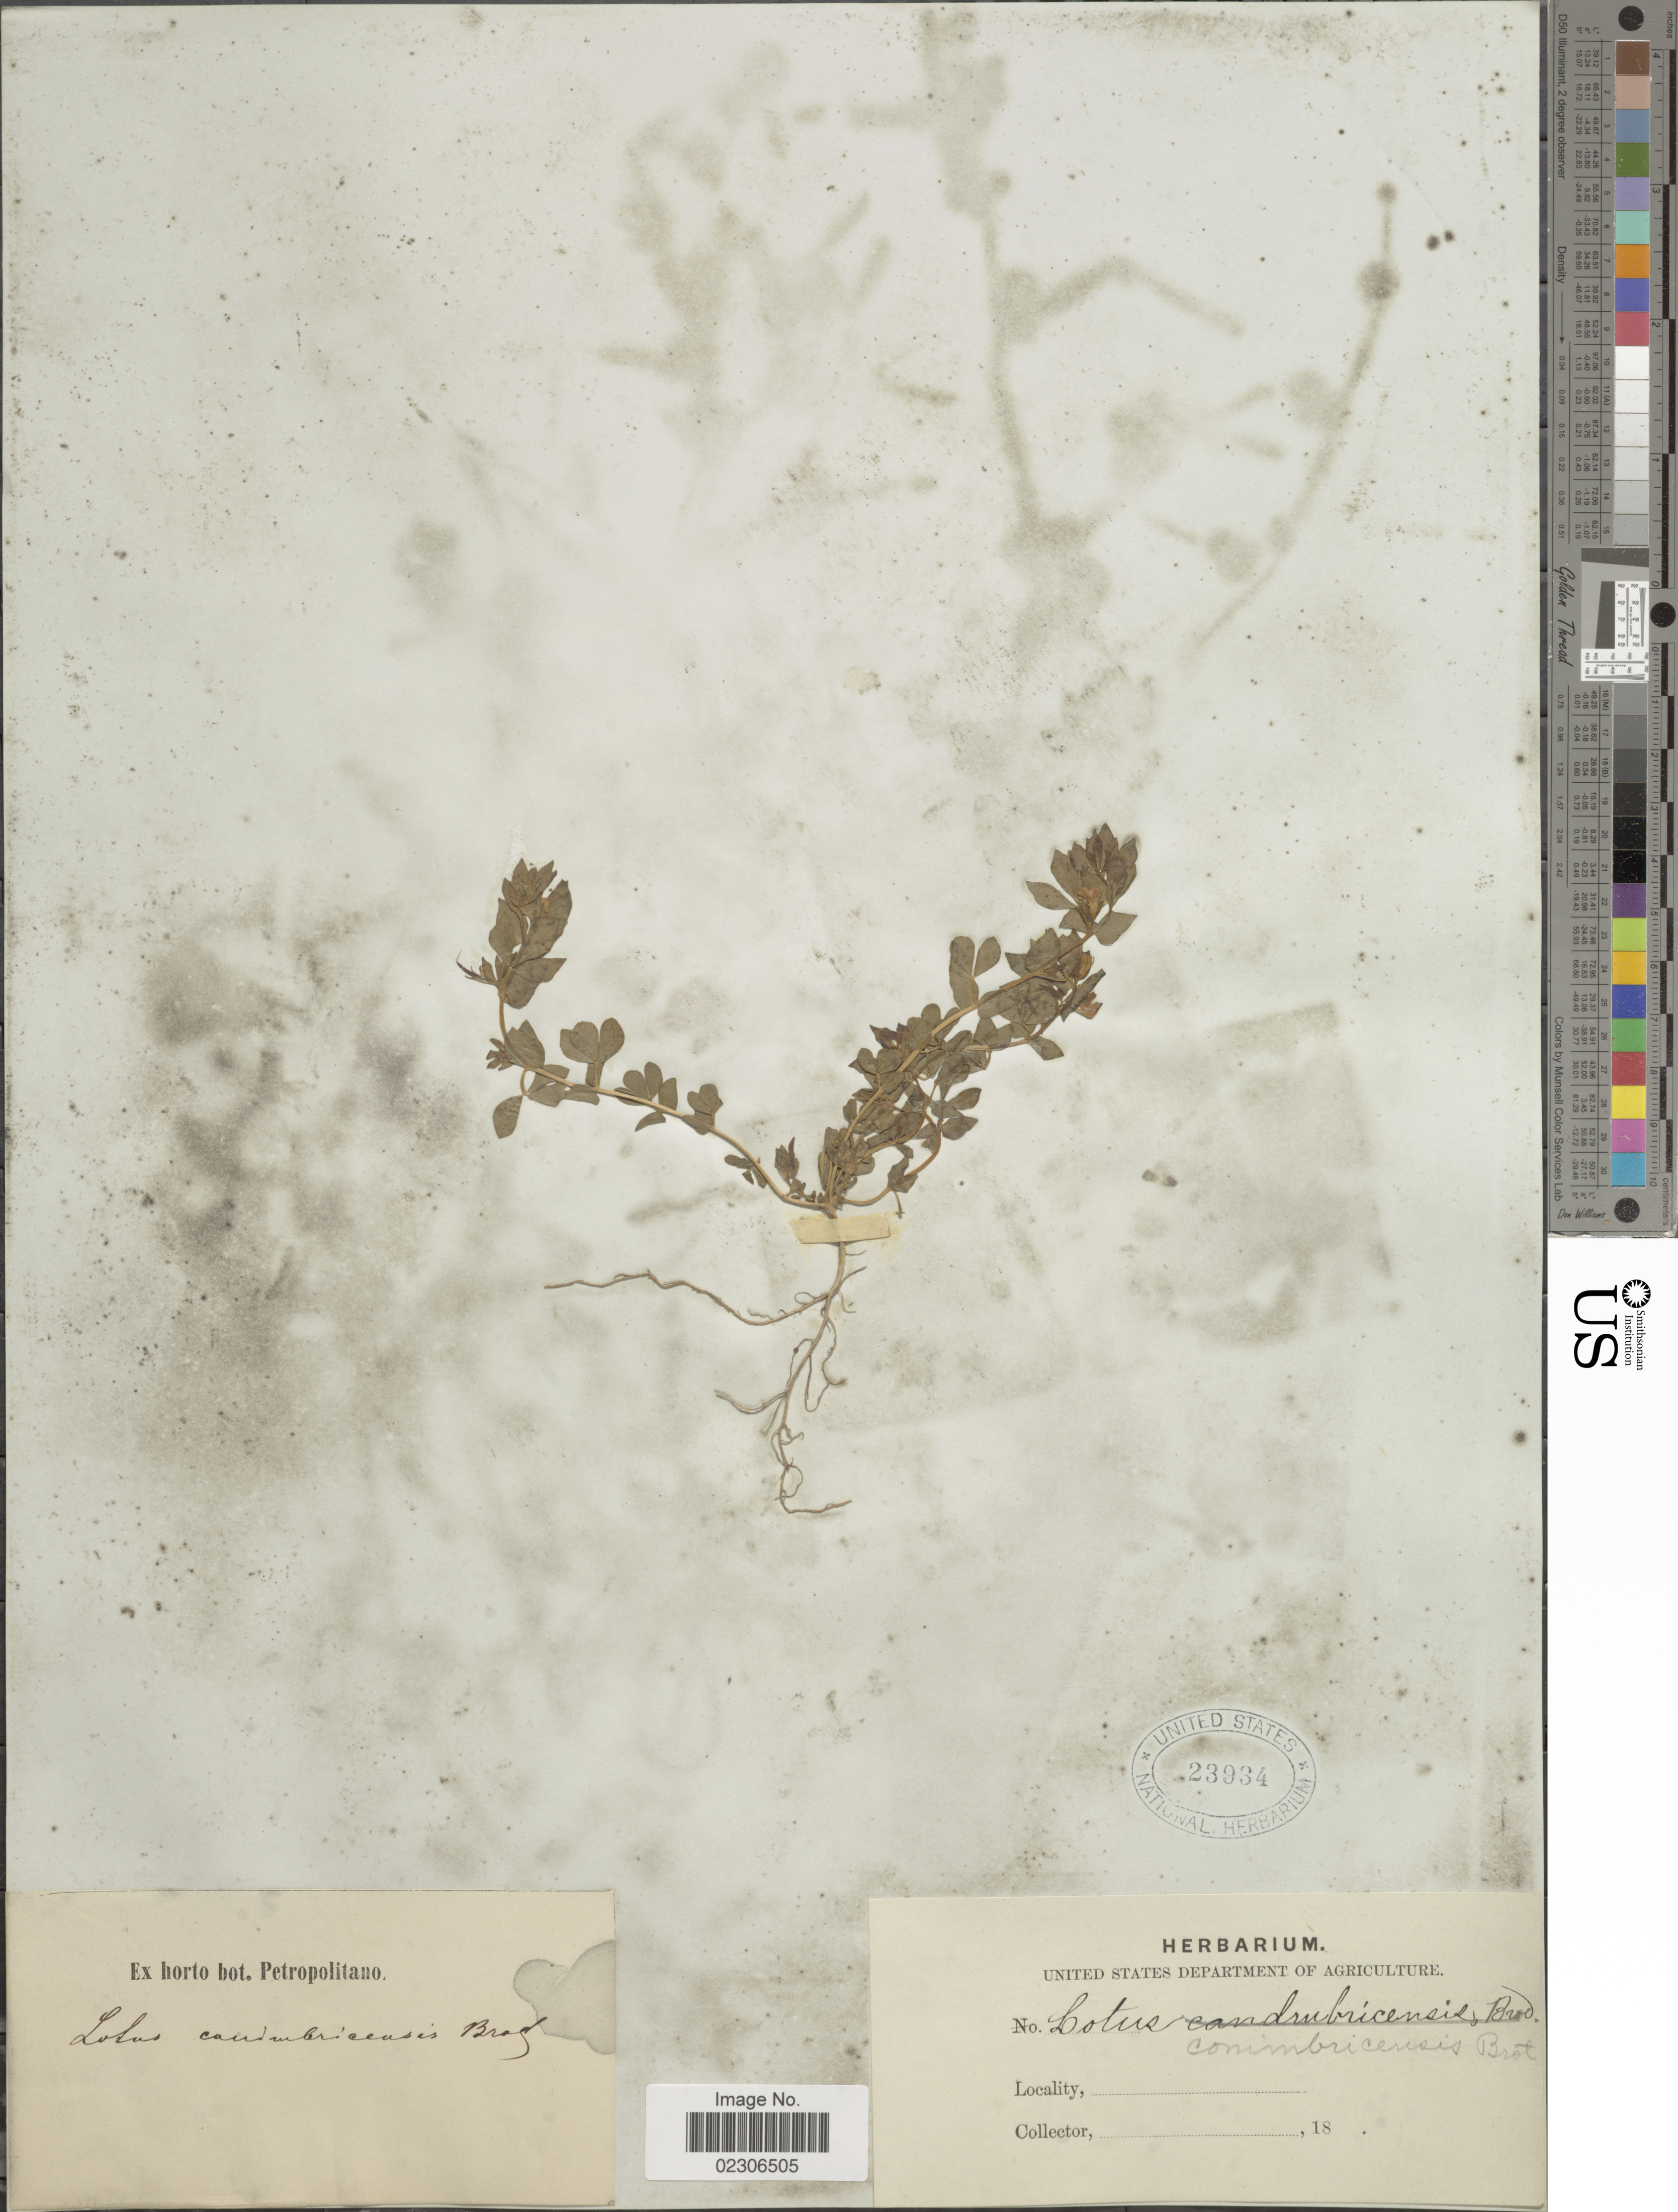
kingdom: Plantae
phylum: Tracheophyta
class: Magnoliopsida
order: Fabales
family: Fabaceae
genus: Lotus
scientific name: Lotus coimbrensis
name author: Willd.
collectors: ex Horto Bot. Petropolitano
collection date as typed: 18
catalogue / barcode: US 23934